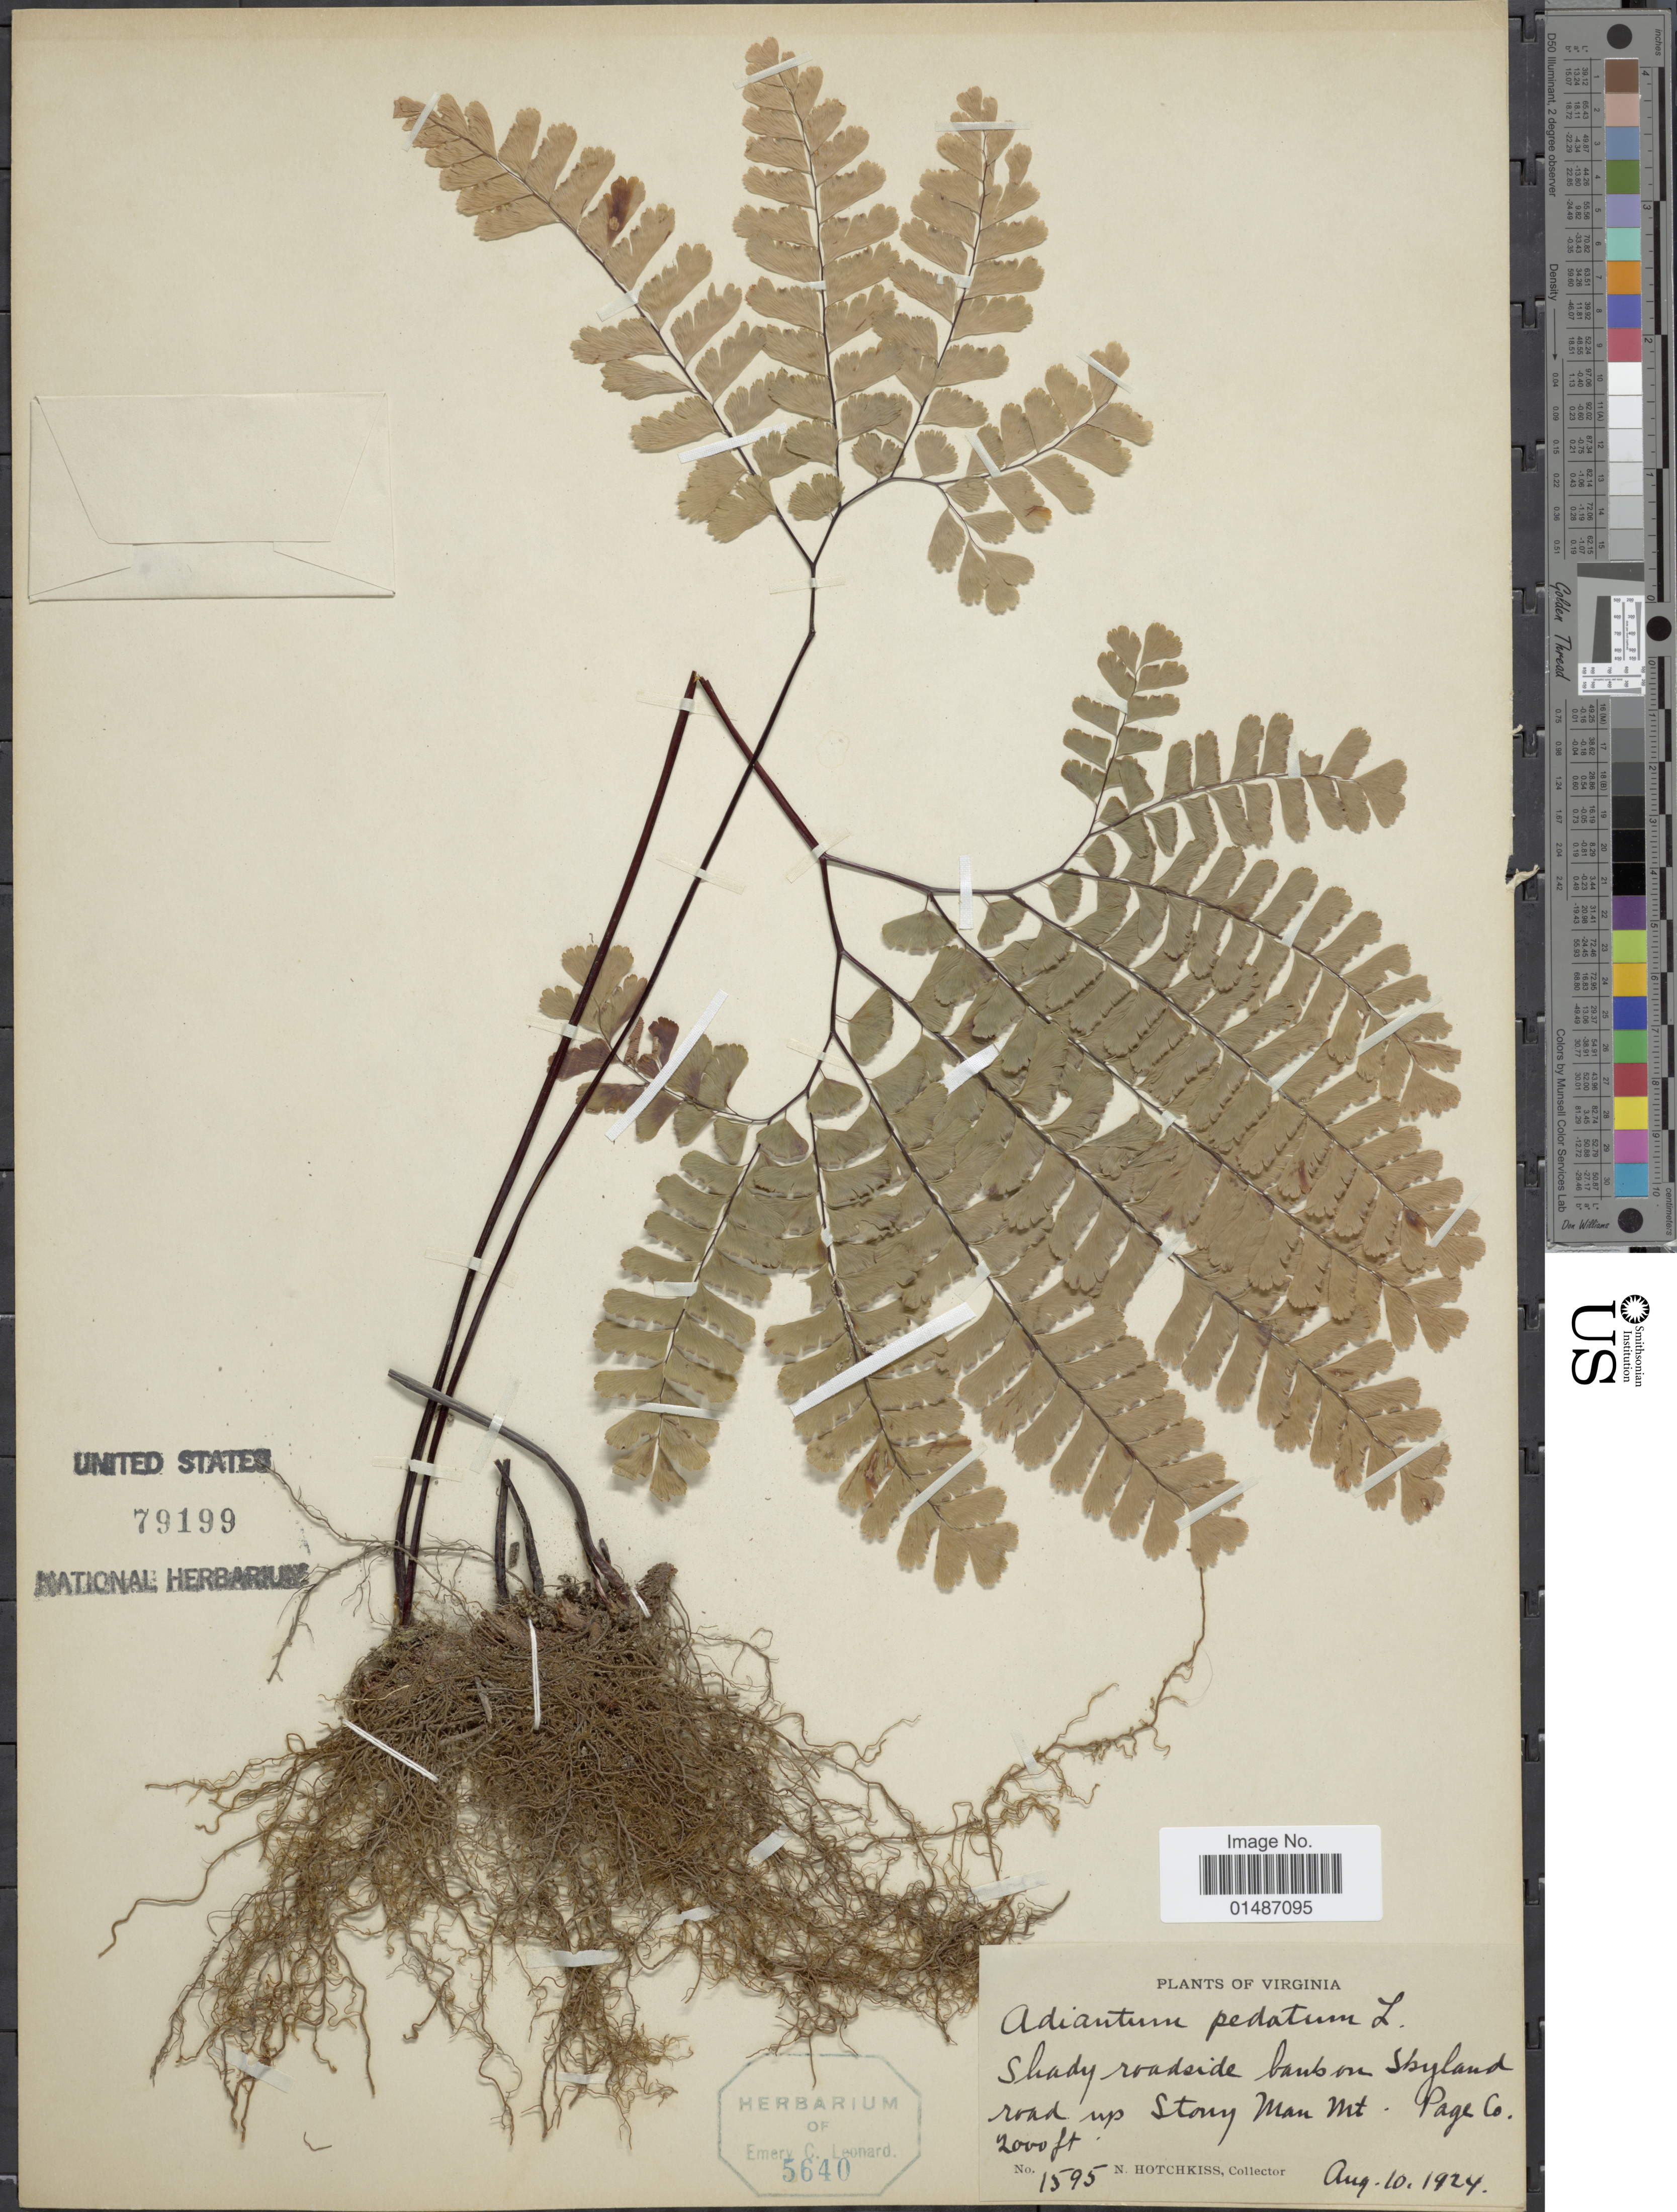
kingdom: Plantae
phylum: Tracheophyta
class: Polypodiopsida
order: Polypodiales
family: Pteridaceae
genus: Adiantum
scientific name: Adiantum pedatum var. pedatum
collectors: N. Hotchkiss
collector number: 1595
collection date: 1924-08-10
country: United States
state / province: Virginia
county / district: Page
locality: Shady roadside banbon skyland road up Stony Man Mt. Page Co.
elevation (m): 610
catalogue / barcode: US 79199